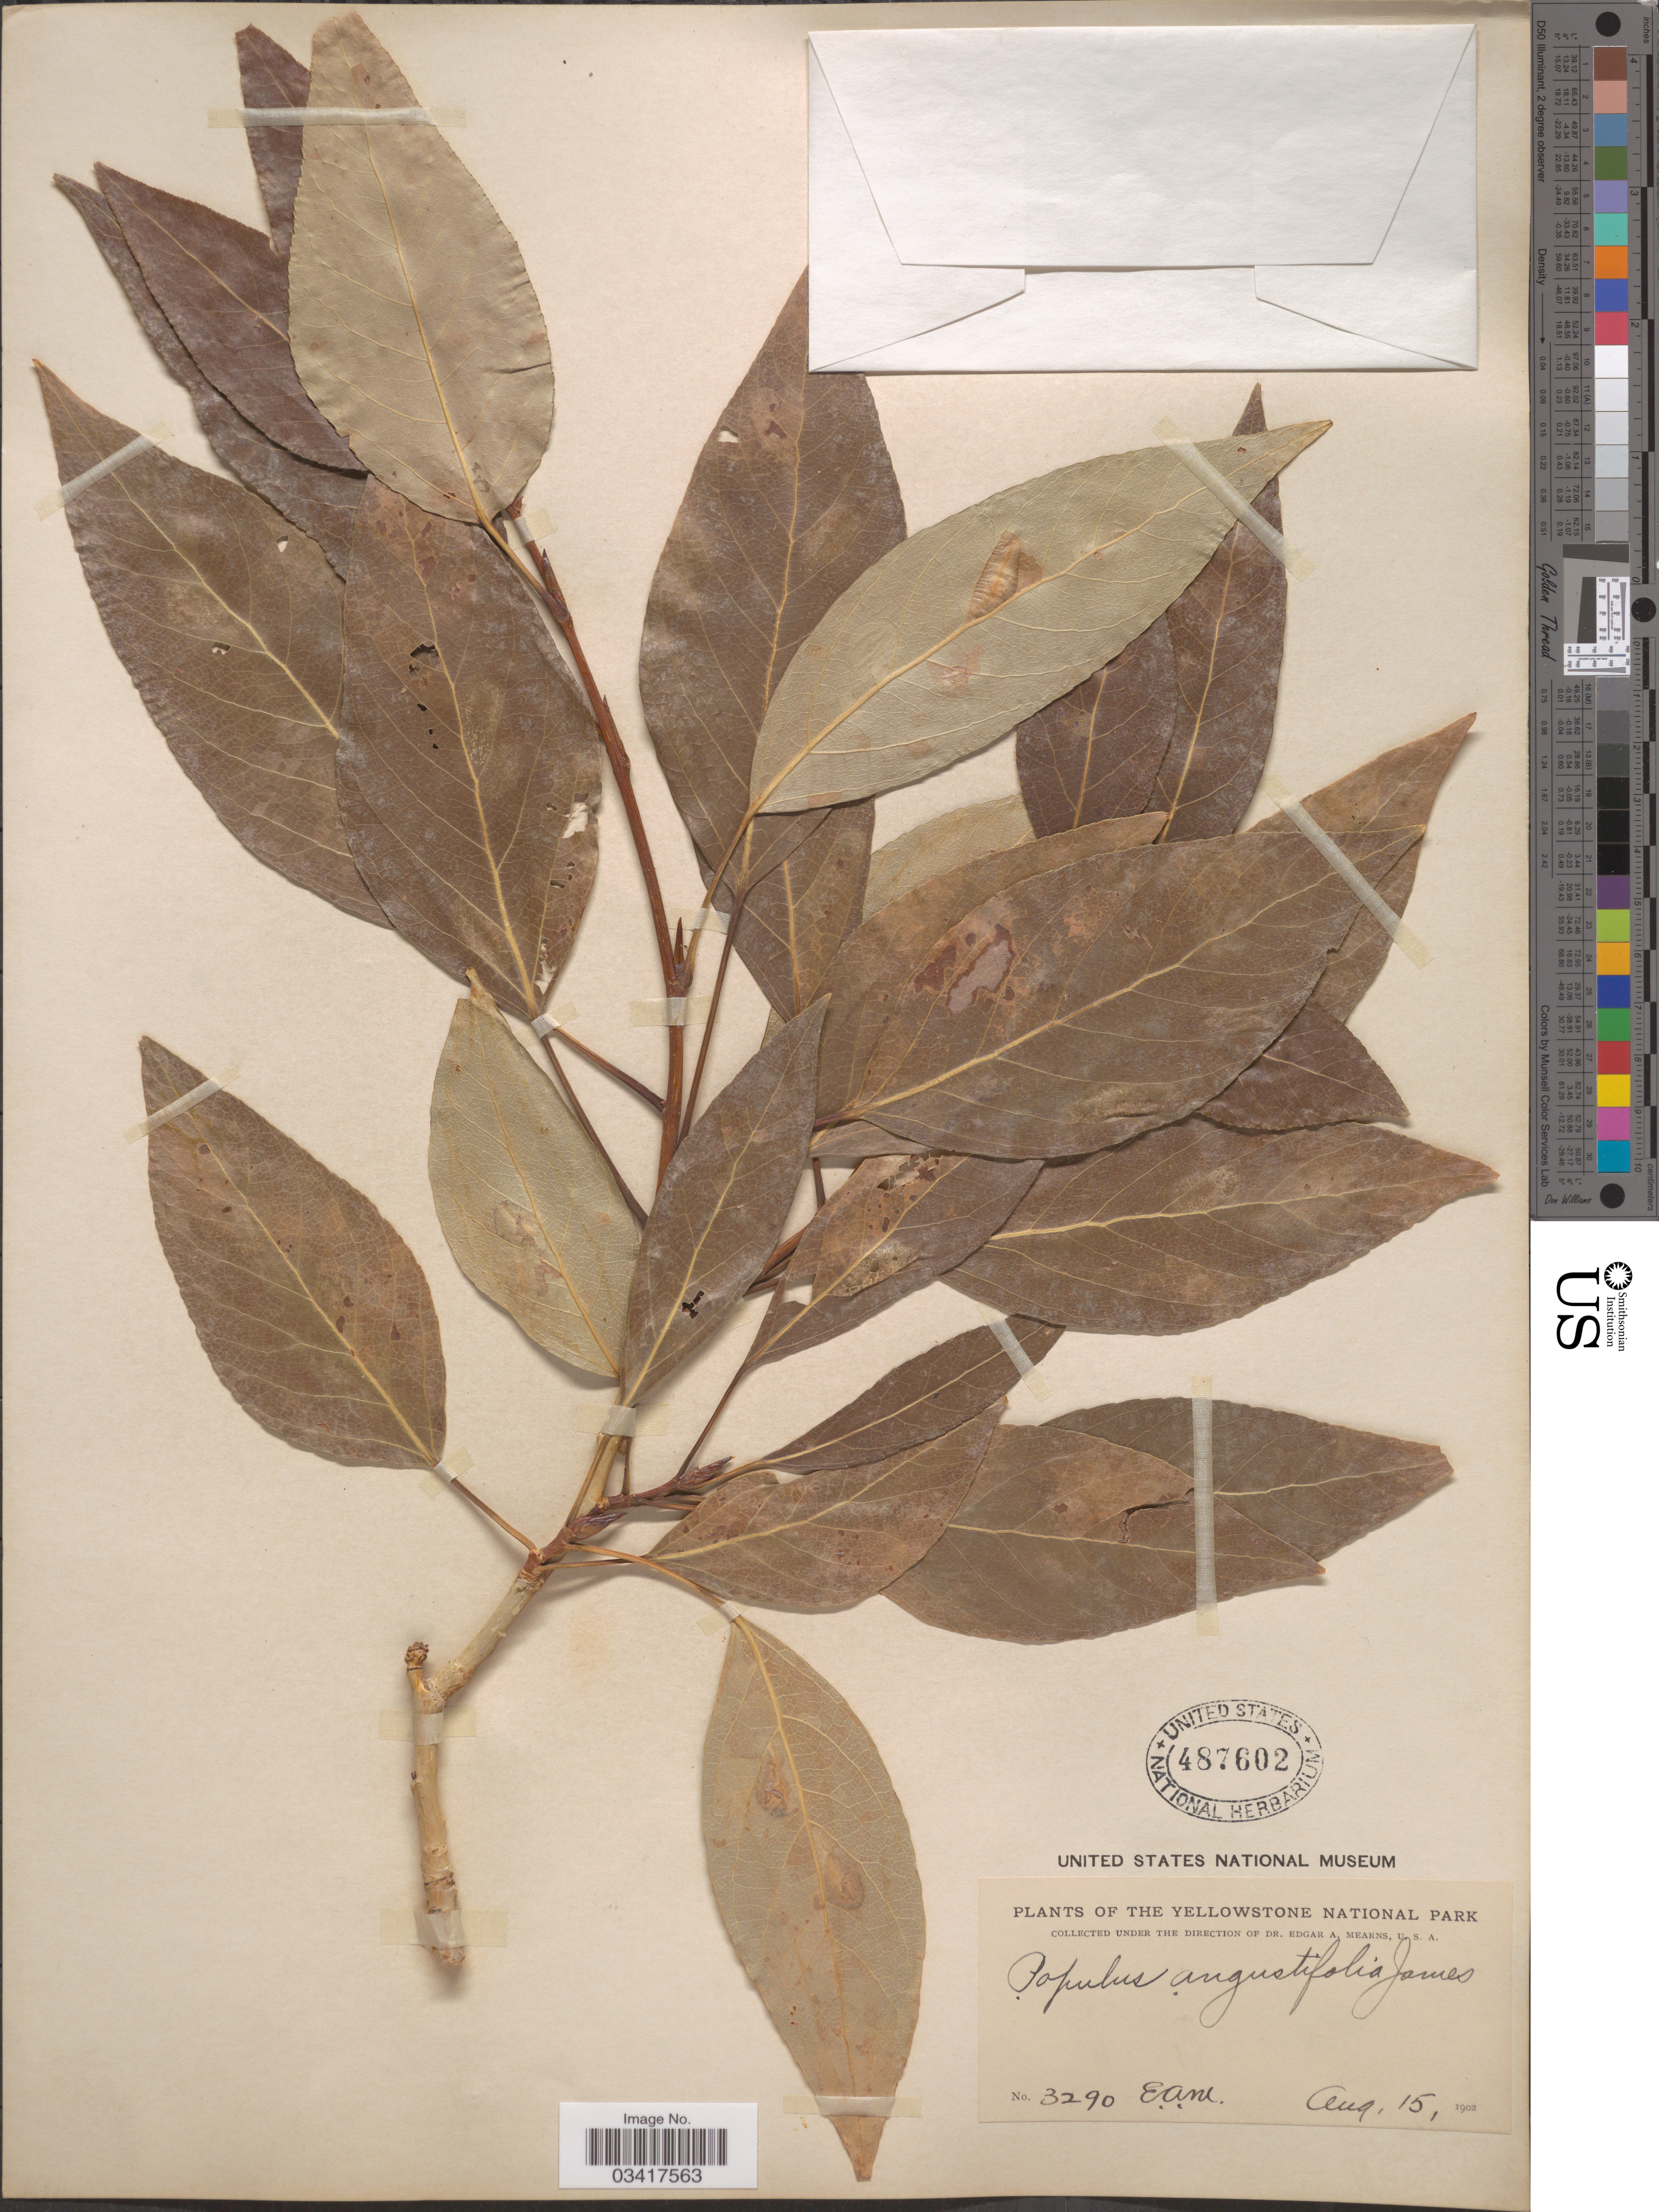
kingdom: Plantae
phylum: Tracheophyta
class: Magnoliopsida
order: Malpighiales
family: Salicaceae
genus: Populus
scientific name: Populus angustifolia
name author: E. James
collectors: E. A. Mearns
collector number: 3290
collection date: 1902-08-15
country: United States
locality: The Yellowstone National Park.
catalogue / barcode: US 487602